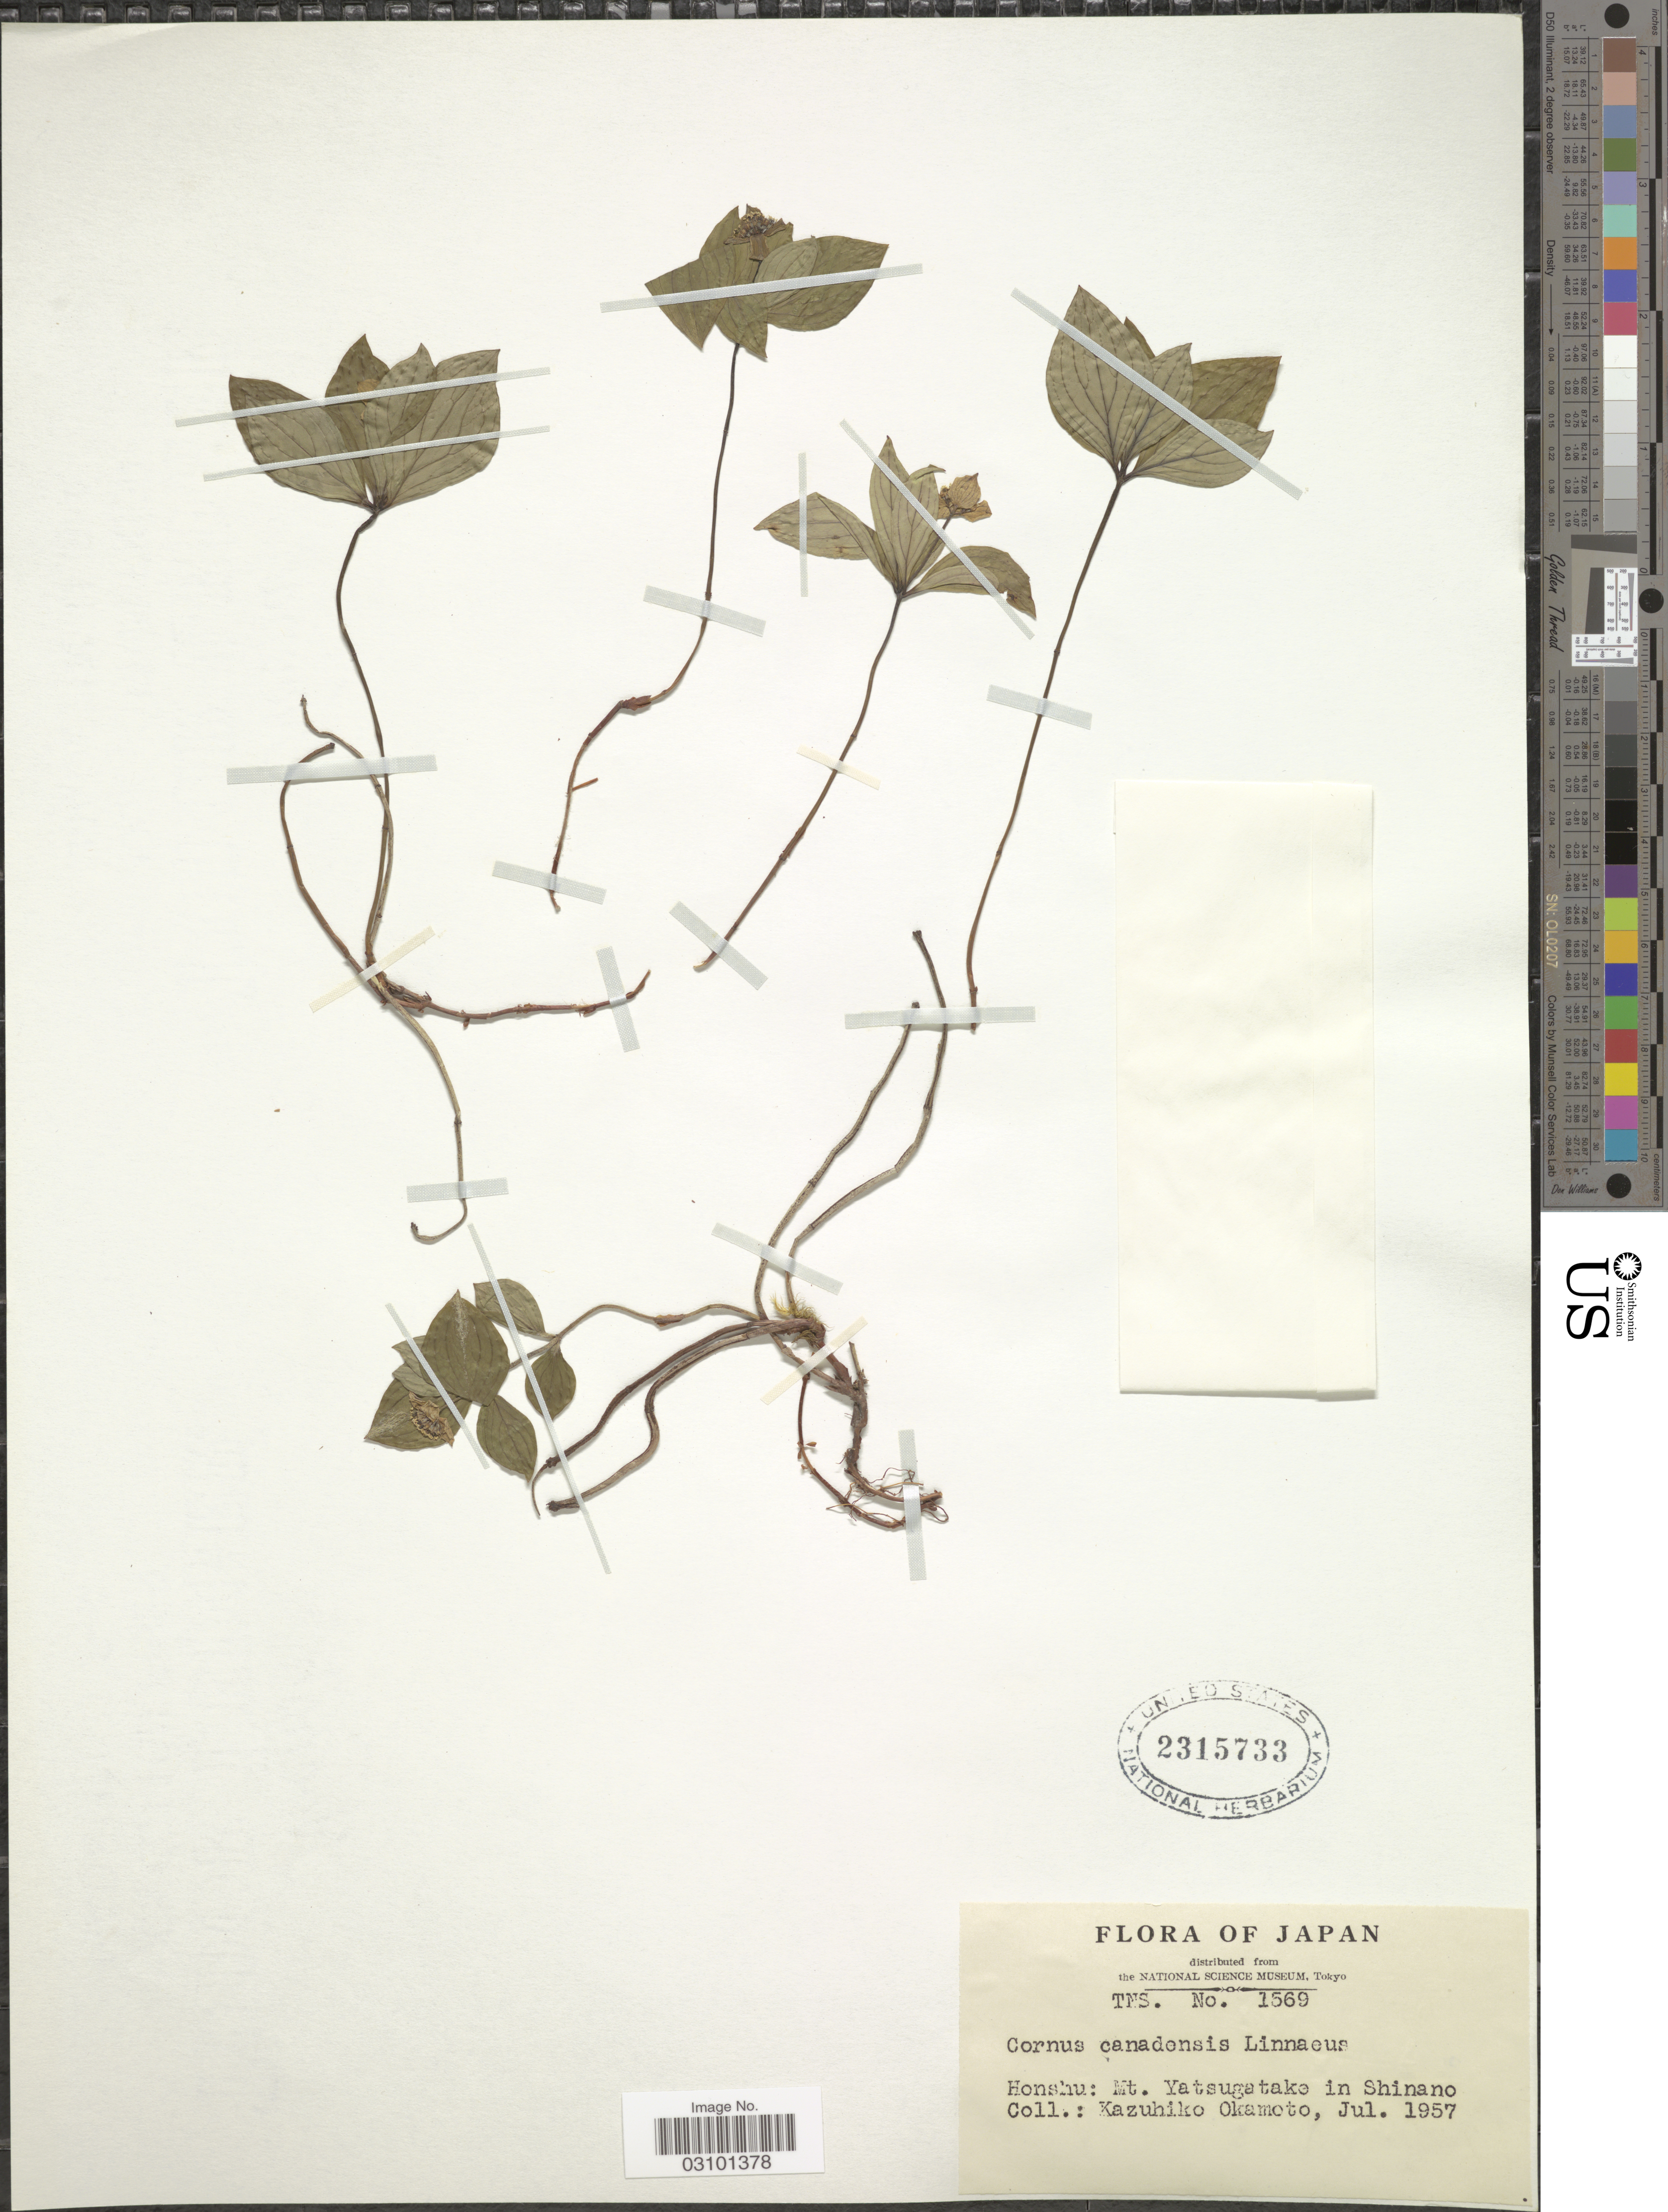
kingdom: Plantae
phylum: Tracheophyta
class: Magnoliopsida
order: Cornales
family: Cornaceae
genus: Cornus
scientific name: Cornus canadensis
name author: L.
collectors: K. Okamoto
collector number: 1569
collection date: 1957-07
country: Japan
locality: Honshu: Mt. Yatsugatake in Shinano.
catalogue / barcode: US 2315733